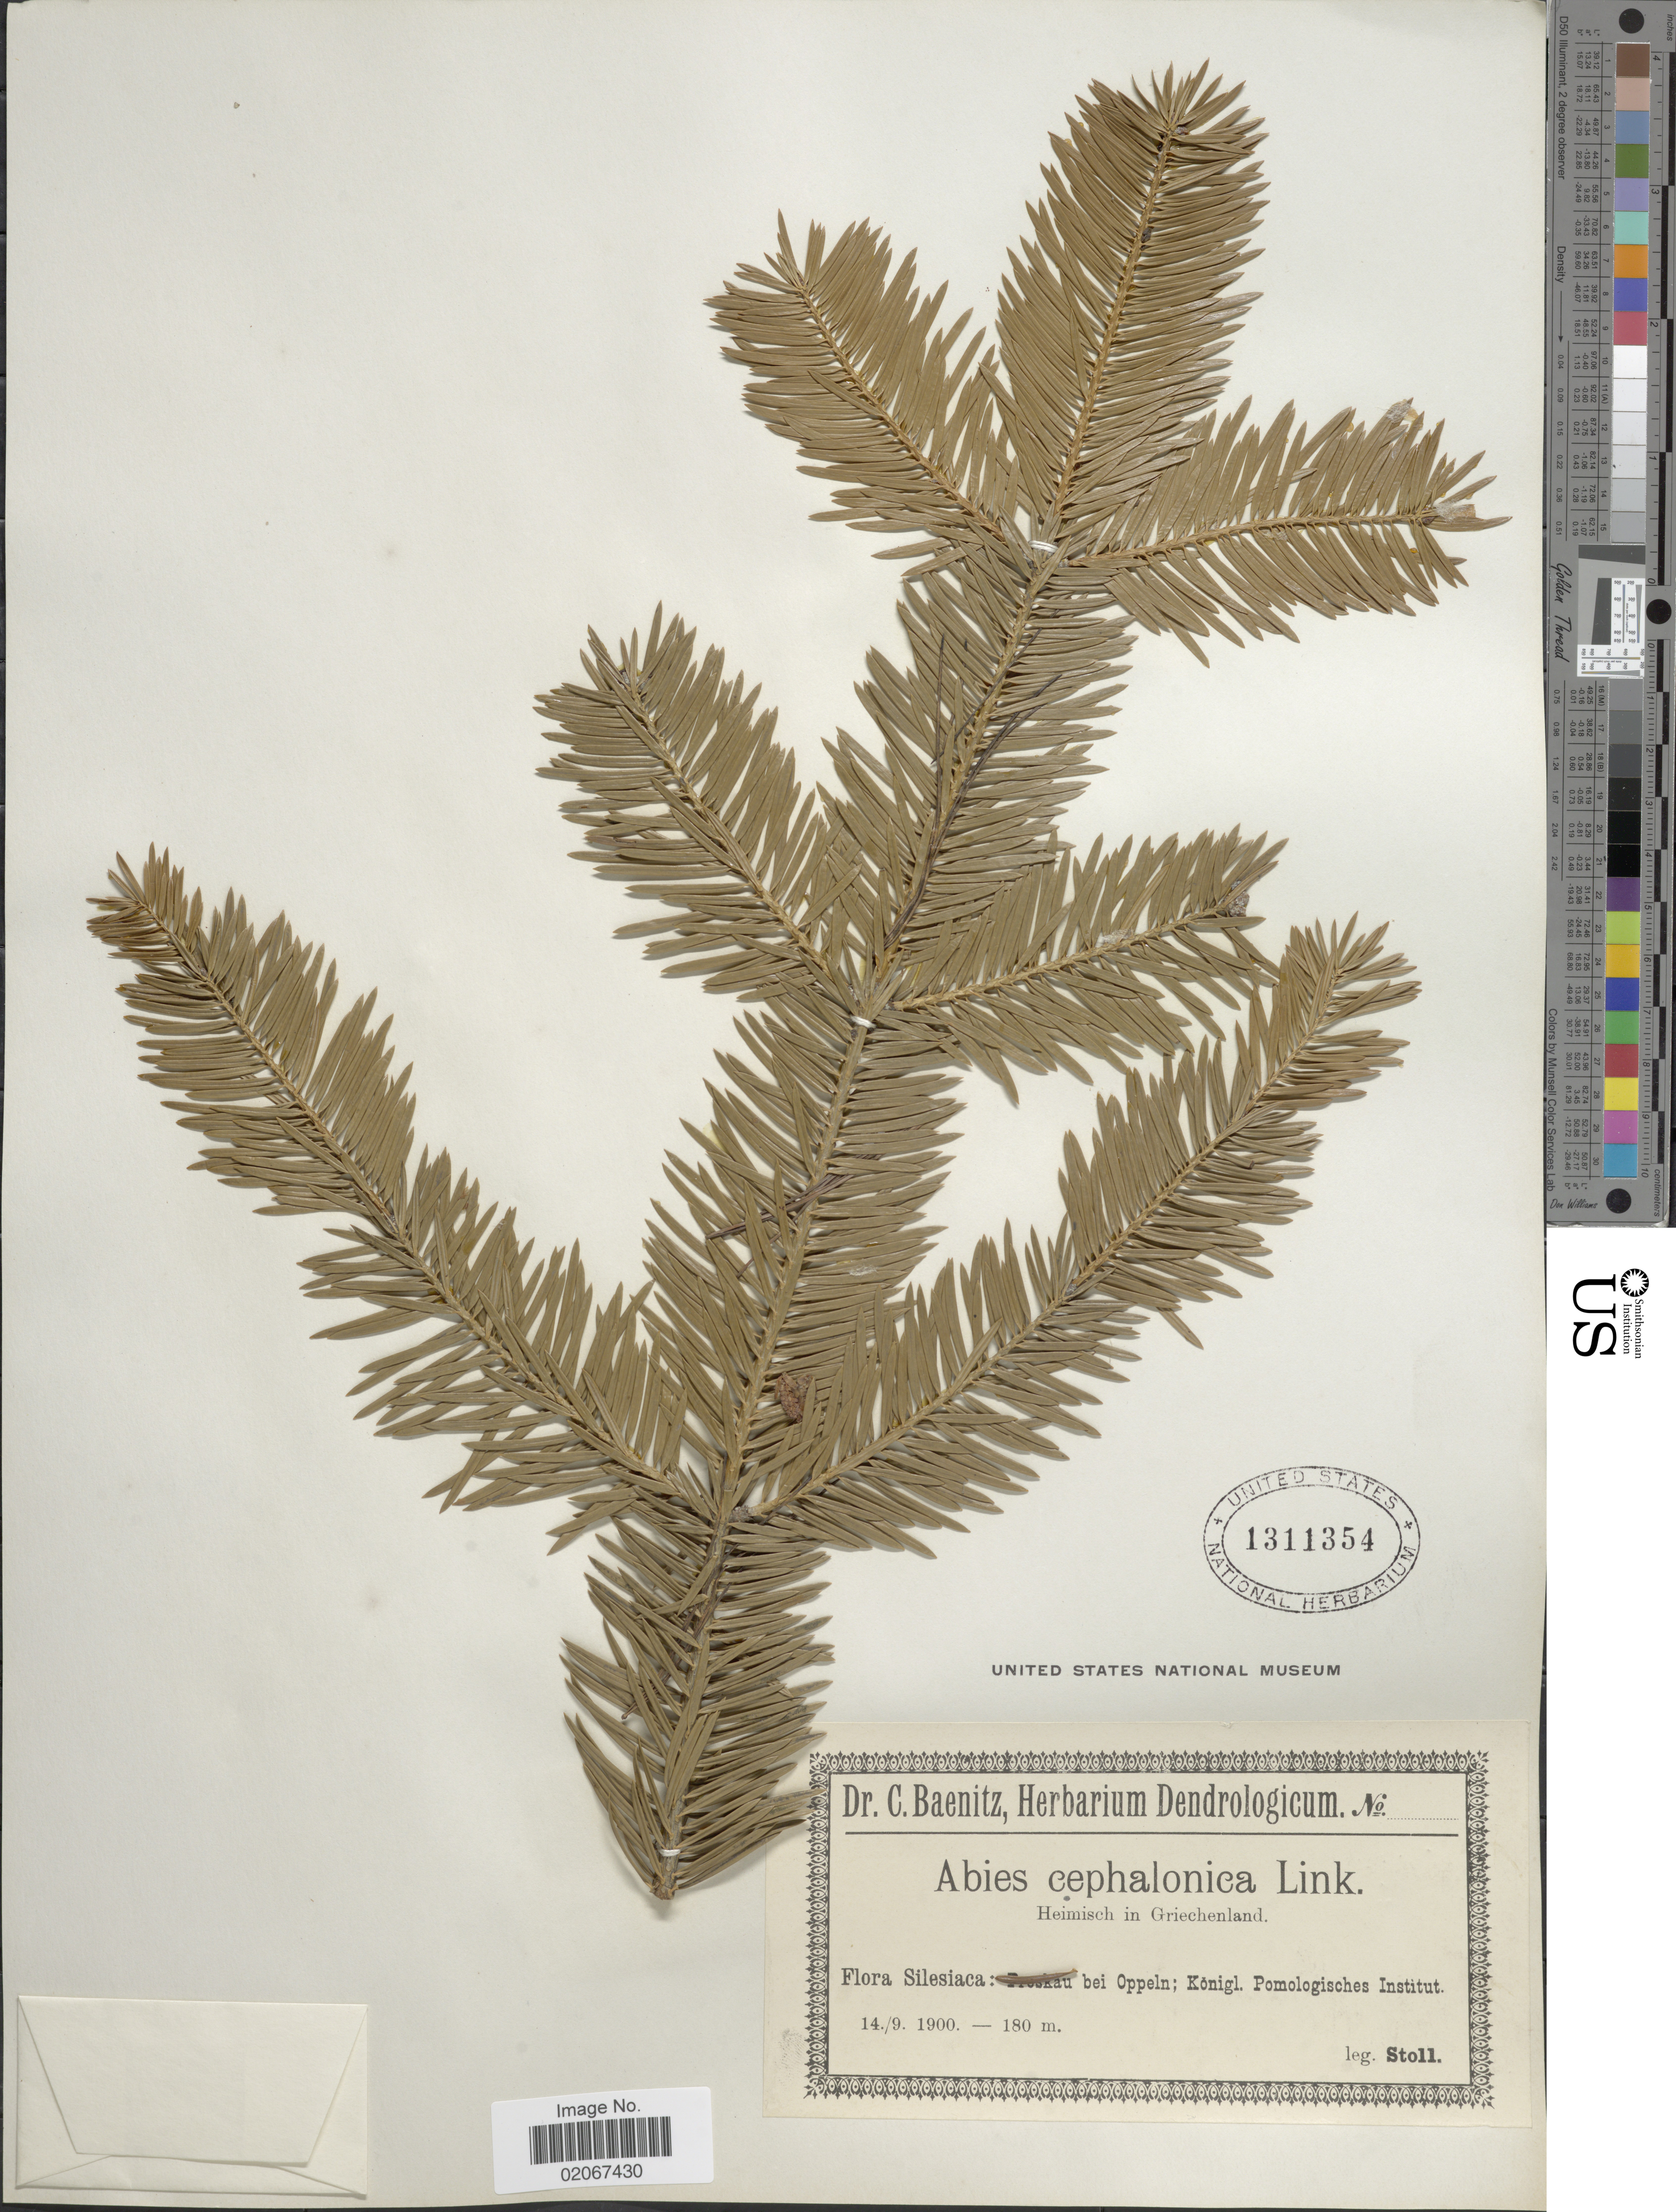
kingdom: Plantae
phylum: Tracheophyta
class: Pinopsida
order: Pinales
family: Pinaceae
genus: Abies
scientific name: Abies cephalonica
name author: Loudon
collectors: Stoll.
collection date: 1900-09-14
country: Germany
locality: Silesiaca: bei Oppeln; Königl. Pomologisches Institut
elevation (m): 180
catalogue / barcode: US 1311354